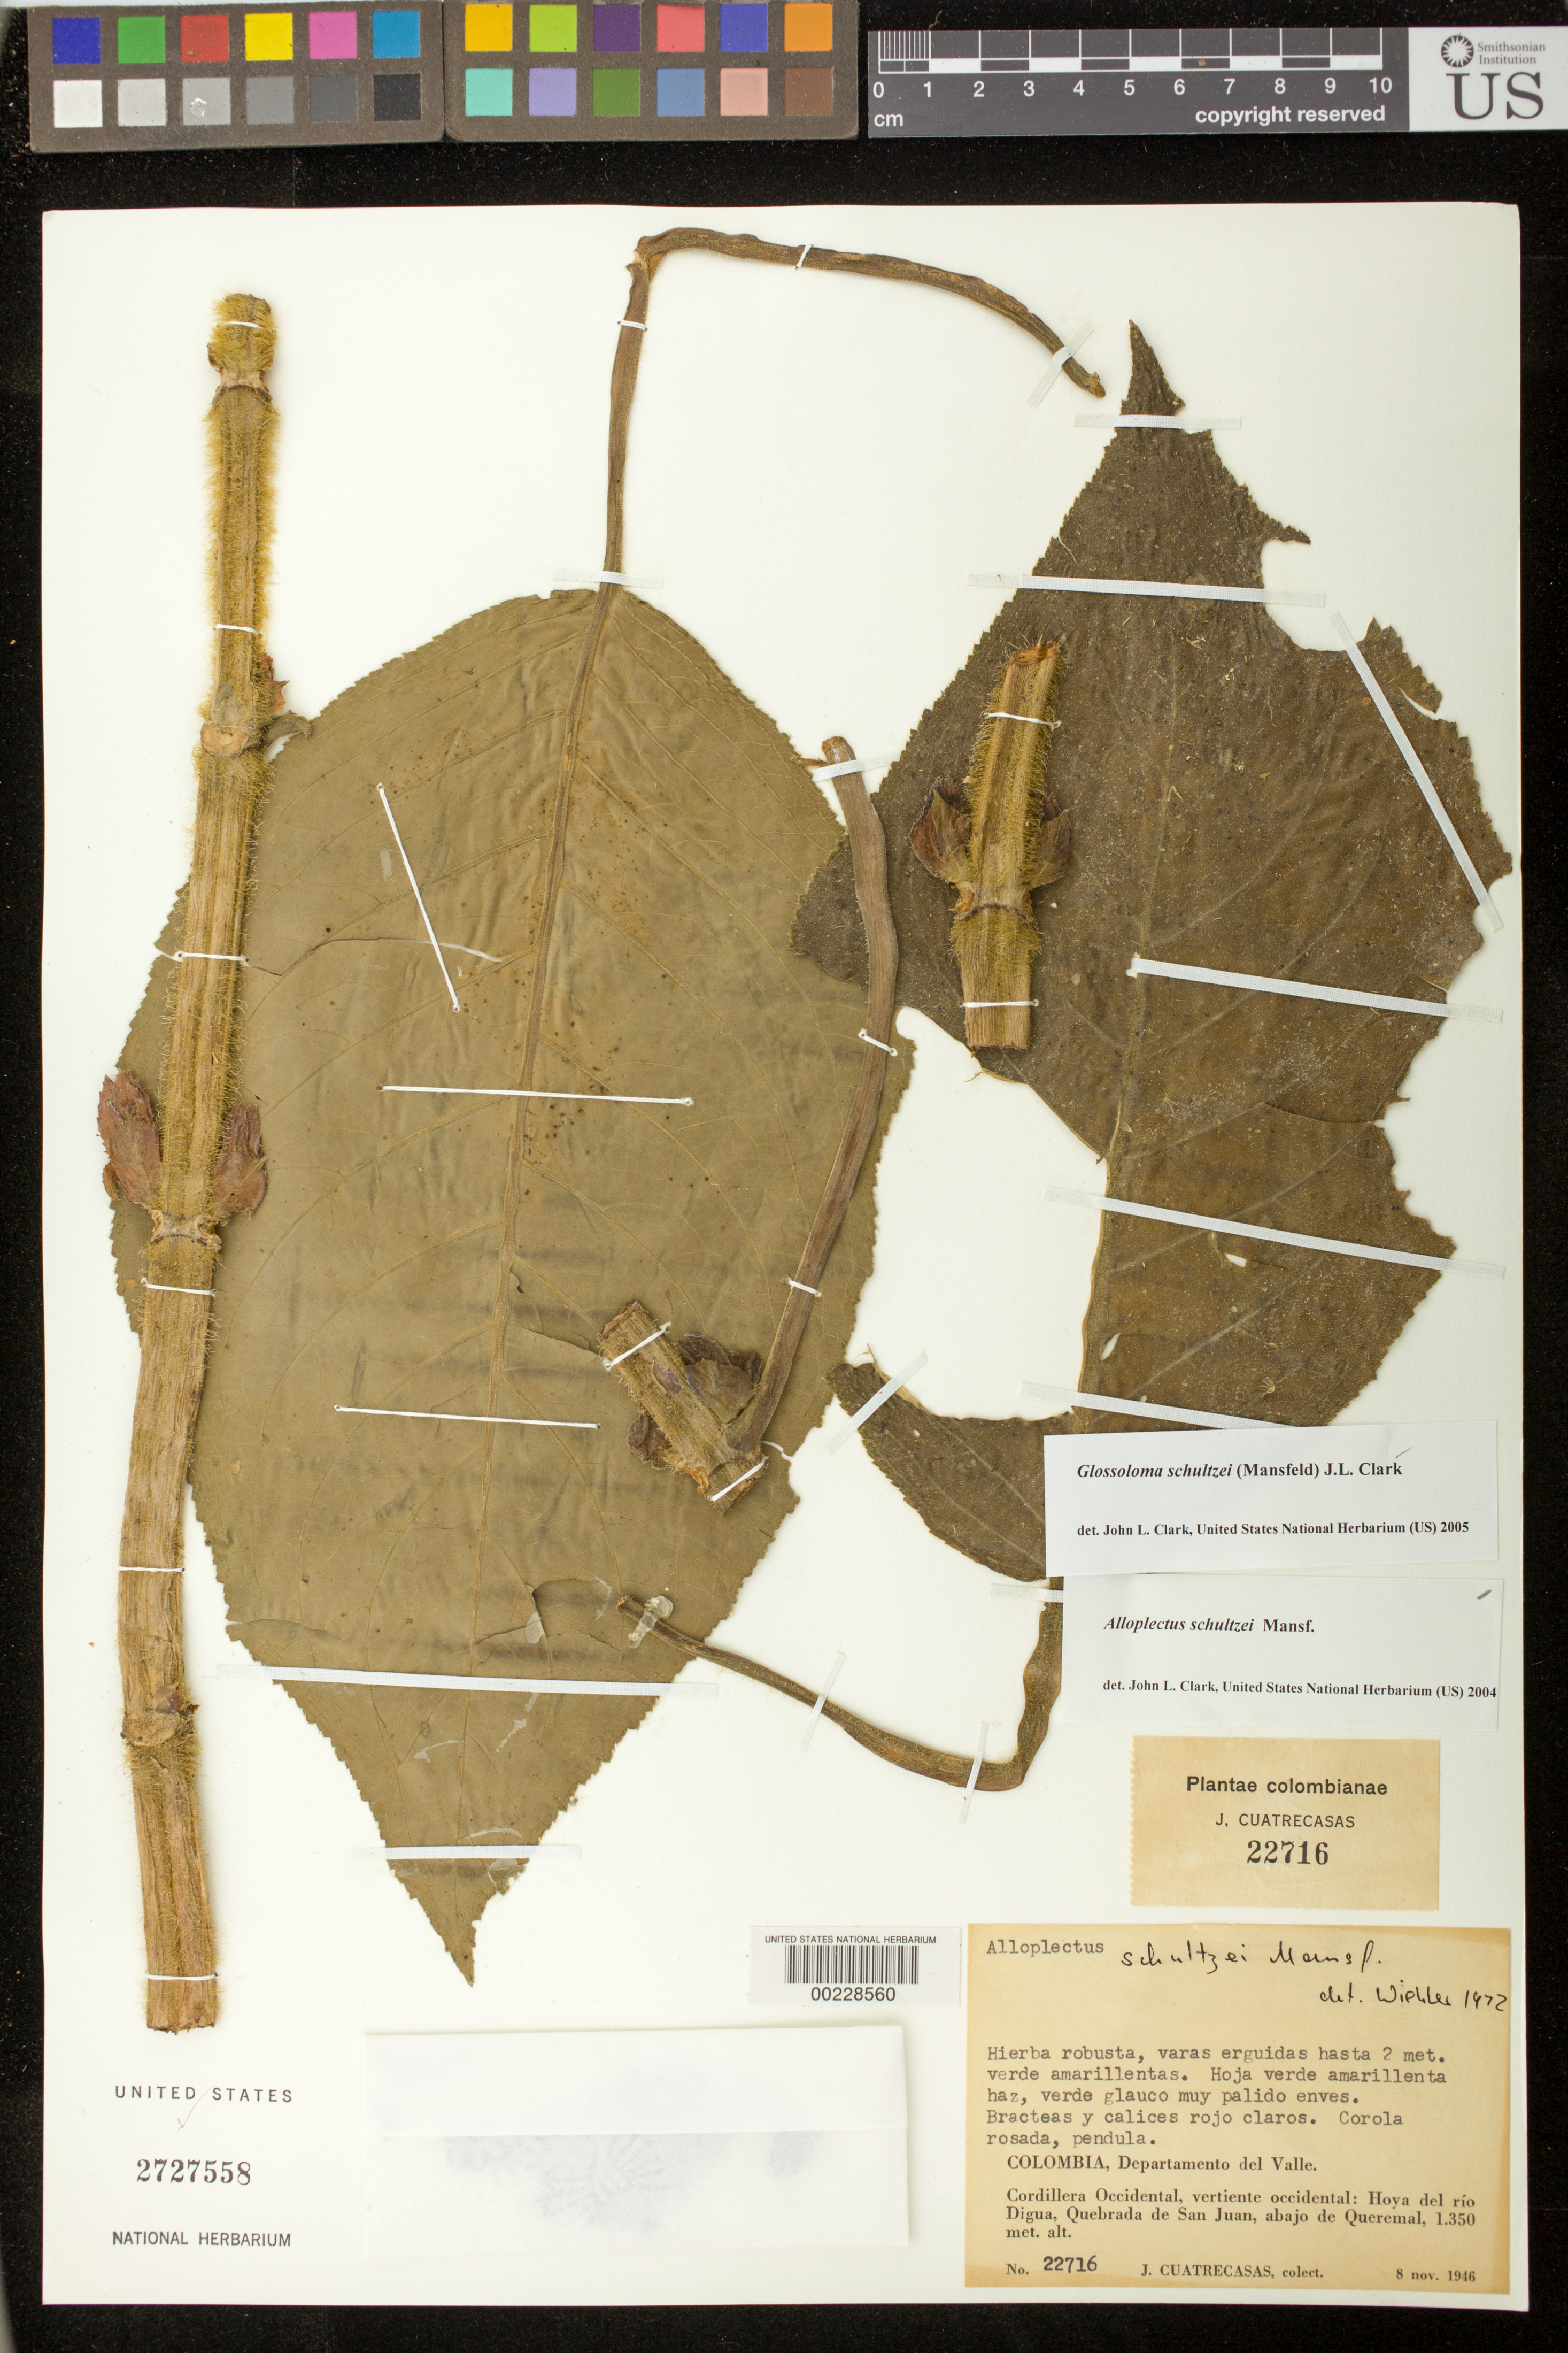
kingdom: Plantae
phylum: Tracheophyta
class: Magnoliopsida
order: Lamiales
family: Gesneriaceae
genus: Glossoloma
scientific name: Glossoloma schultzei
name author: (Mansf.) J.L. Clark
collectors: J. Cuatrecasas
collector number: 22716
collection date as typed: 08 Nov 1946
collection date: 1946-11-08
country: Colombia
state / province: Valle del Cauca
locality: Cordillera Occidental, western slope, valley of Rio Digua, Quebrada de San Juan, below Queremal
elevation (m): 1350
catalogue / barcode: US 2727558